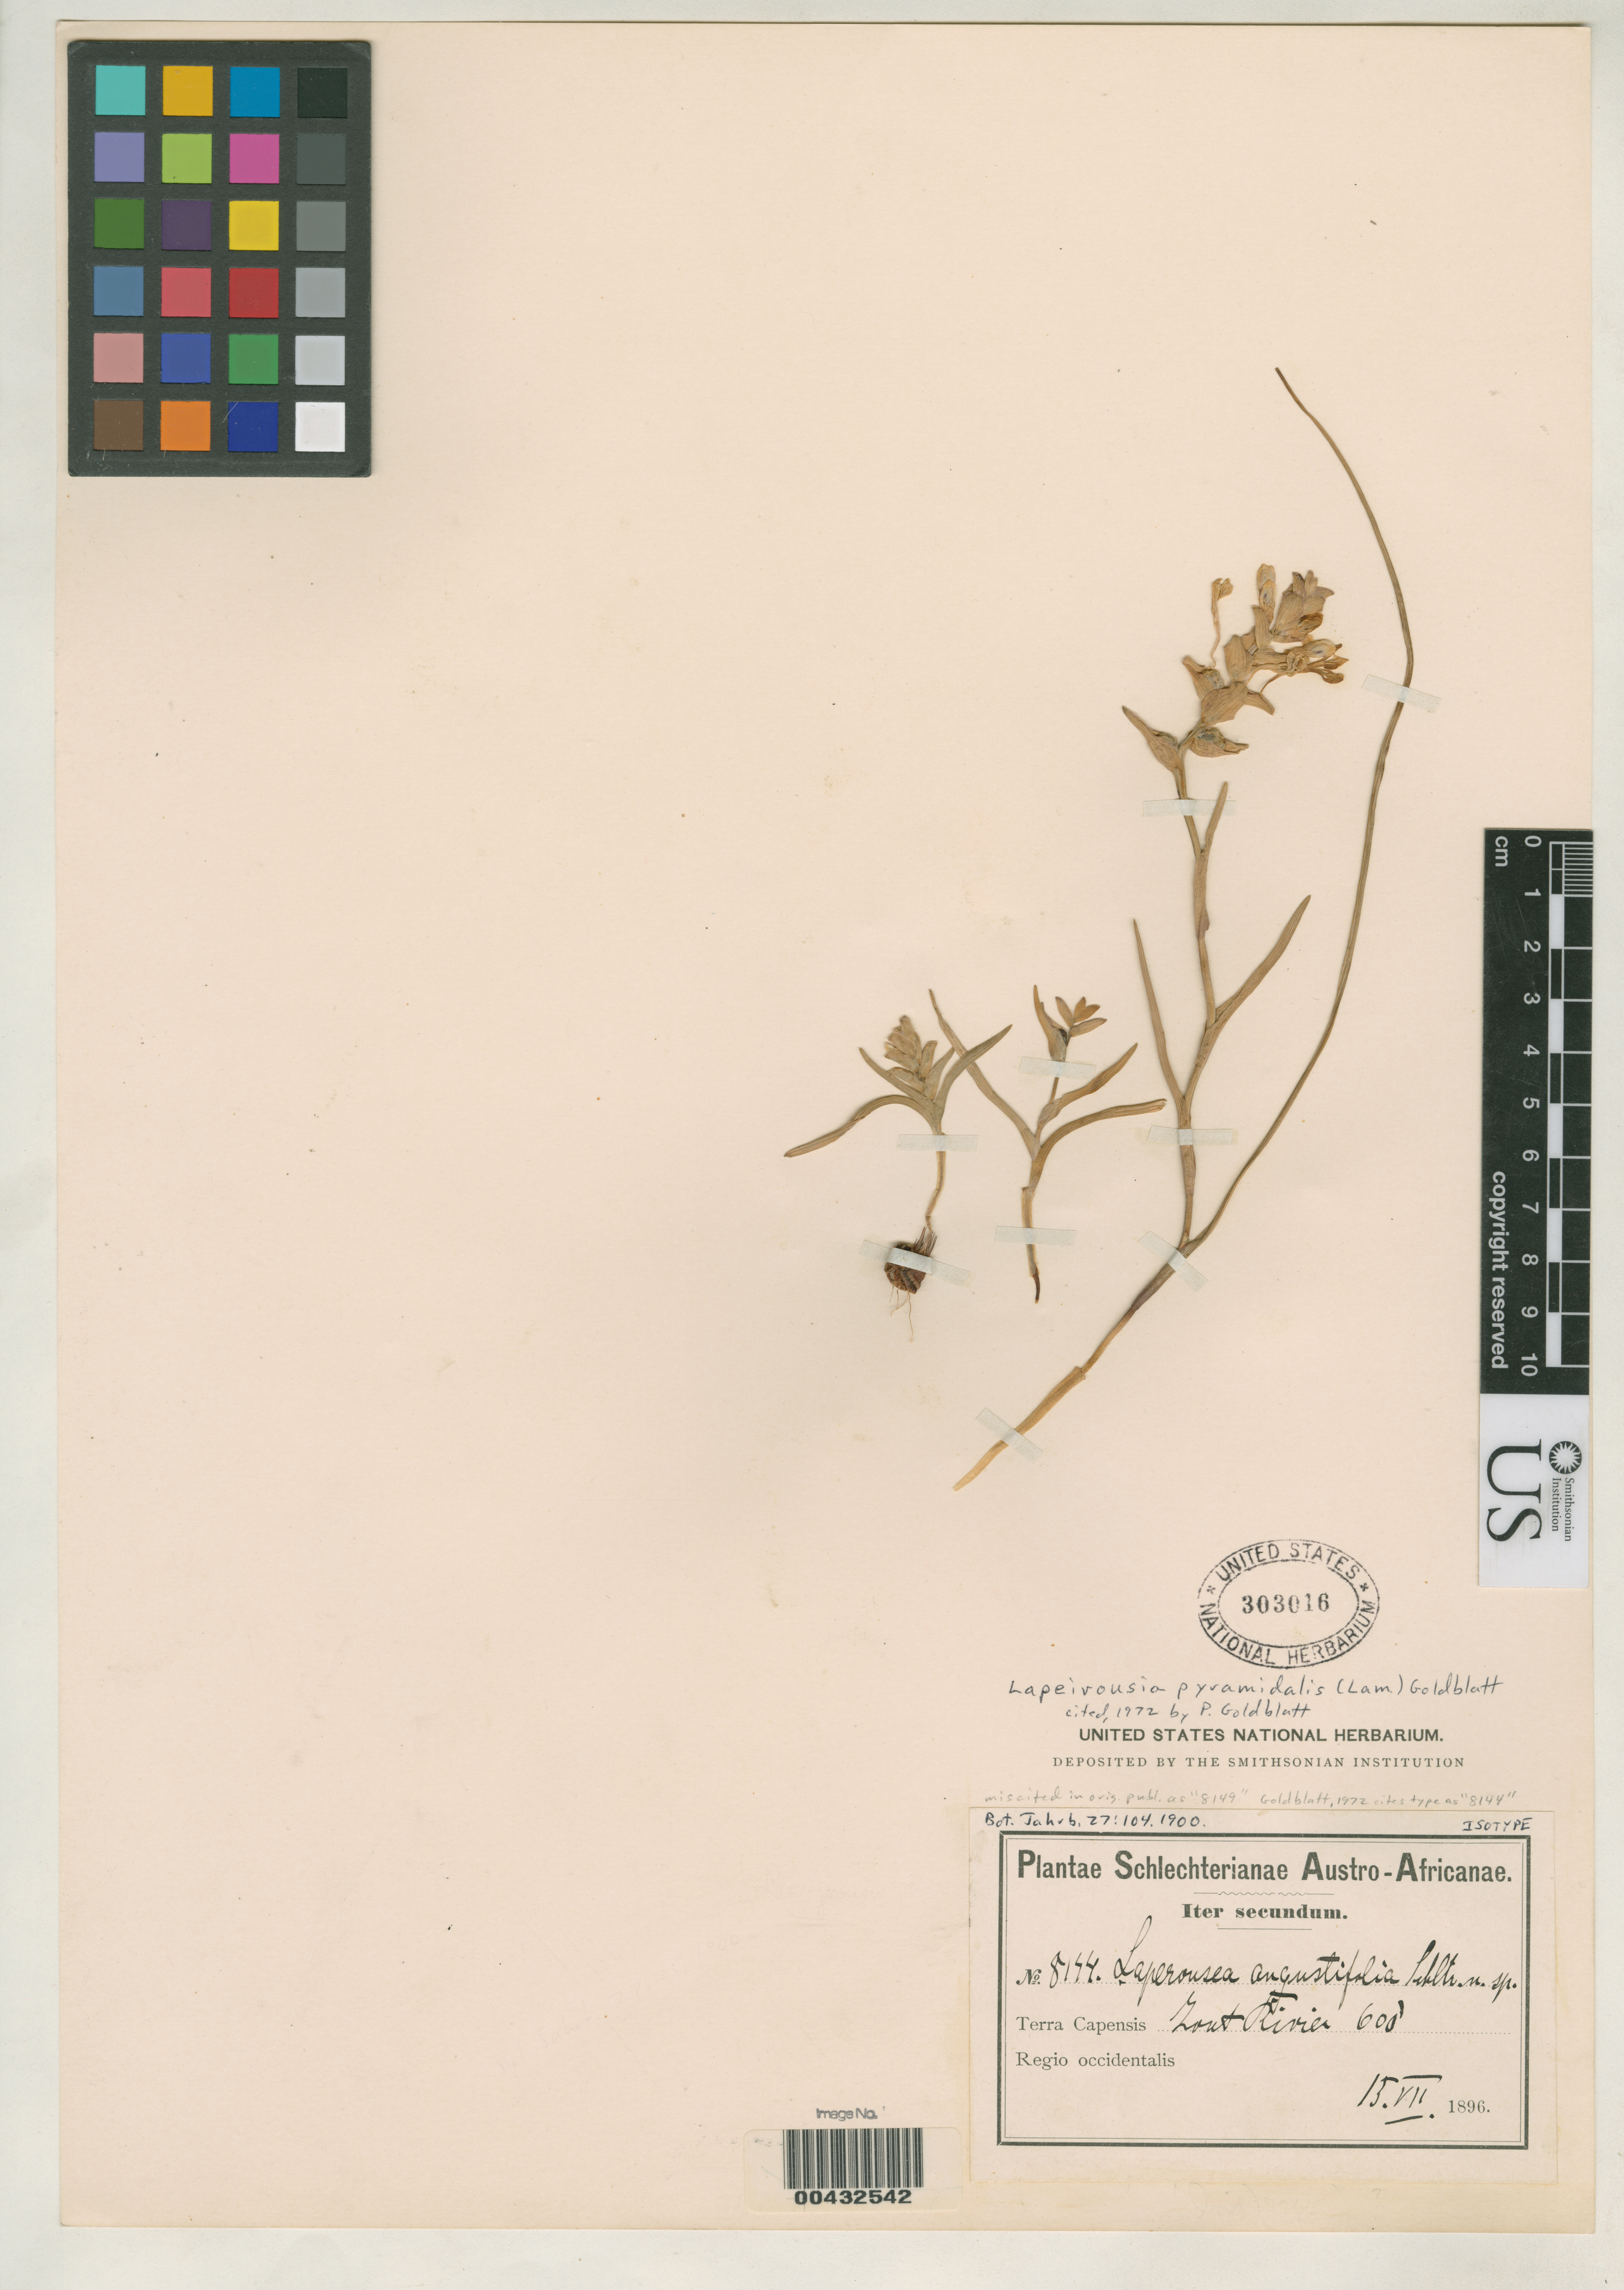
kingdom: Plantae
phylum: Tracheophyta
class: Liliopsida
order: Asparagales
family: Iridaceae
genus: Lapeirousia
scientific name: Lapeirousia angustifolia Schltr.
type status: Isotype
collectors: F. R. R. Schlechter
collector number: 8144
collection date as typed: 15 Jul 1896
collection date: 1896-07-15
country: South Africa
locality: Terra Capensis, Zout Rivier.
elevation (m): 183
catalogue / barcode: US 303016